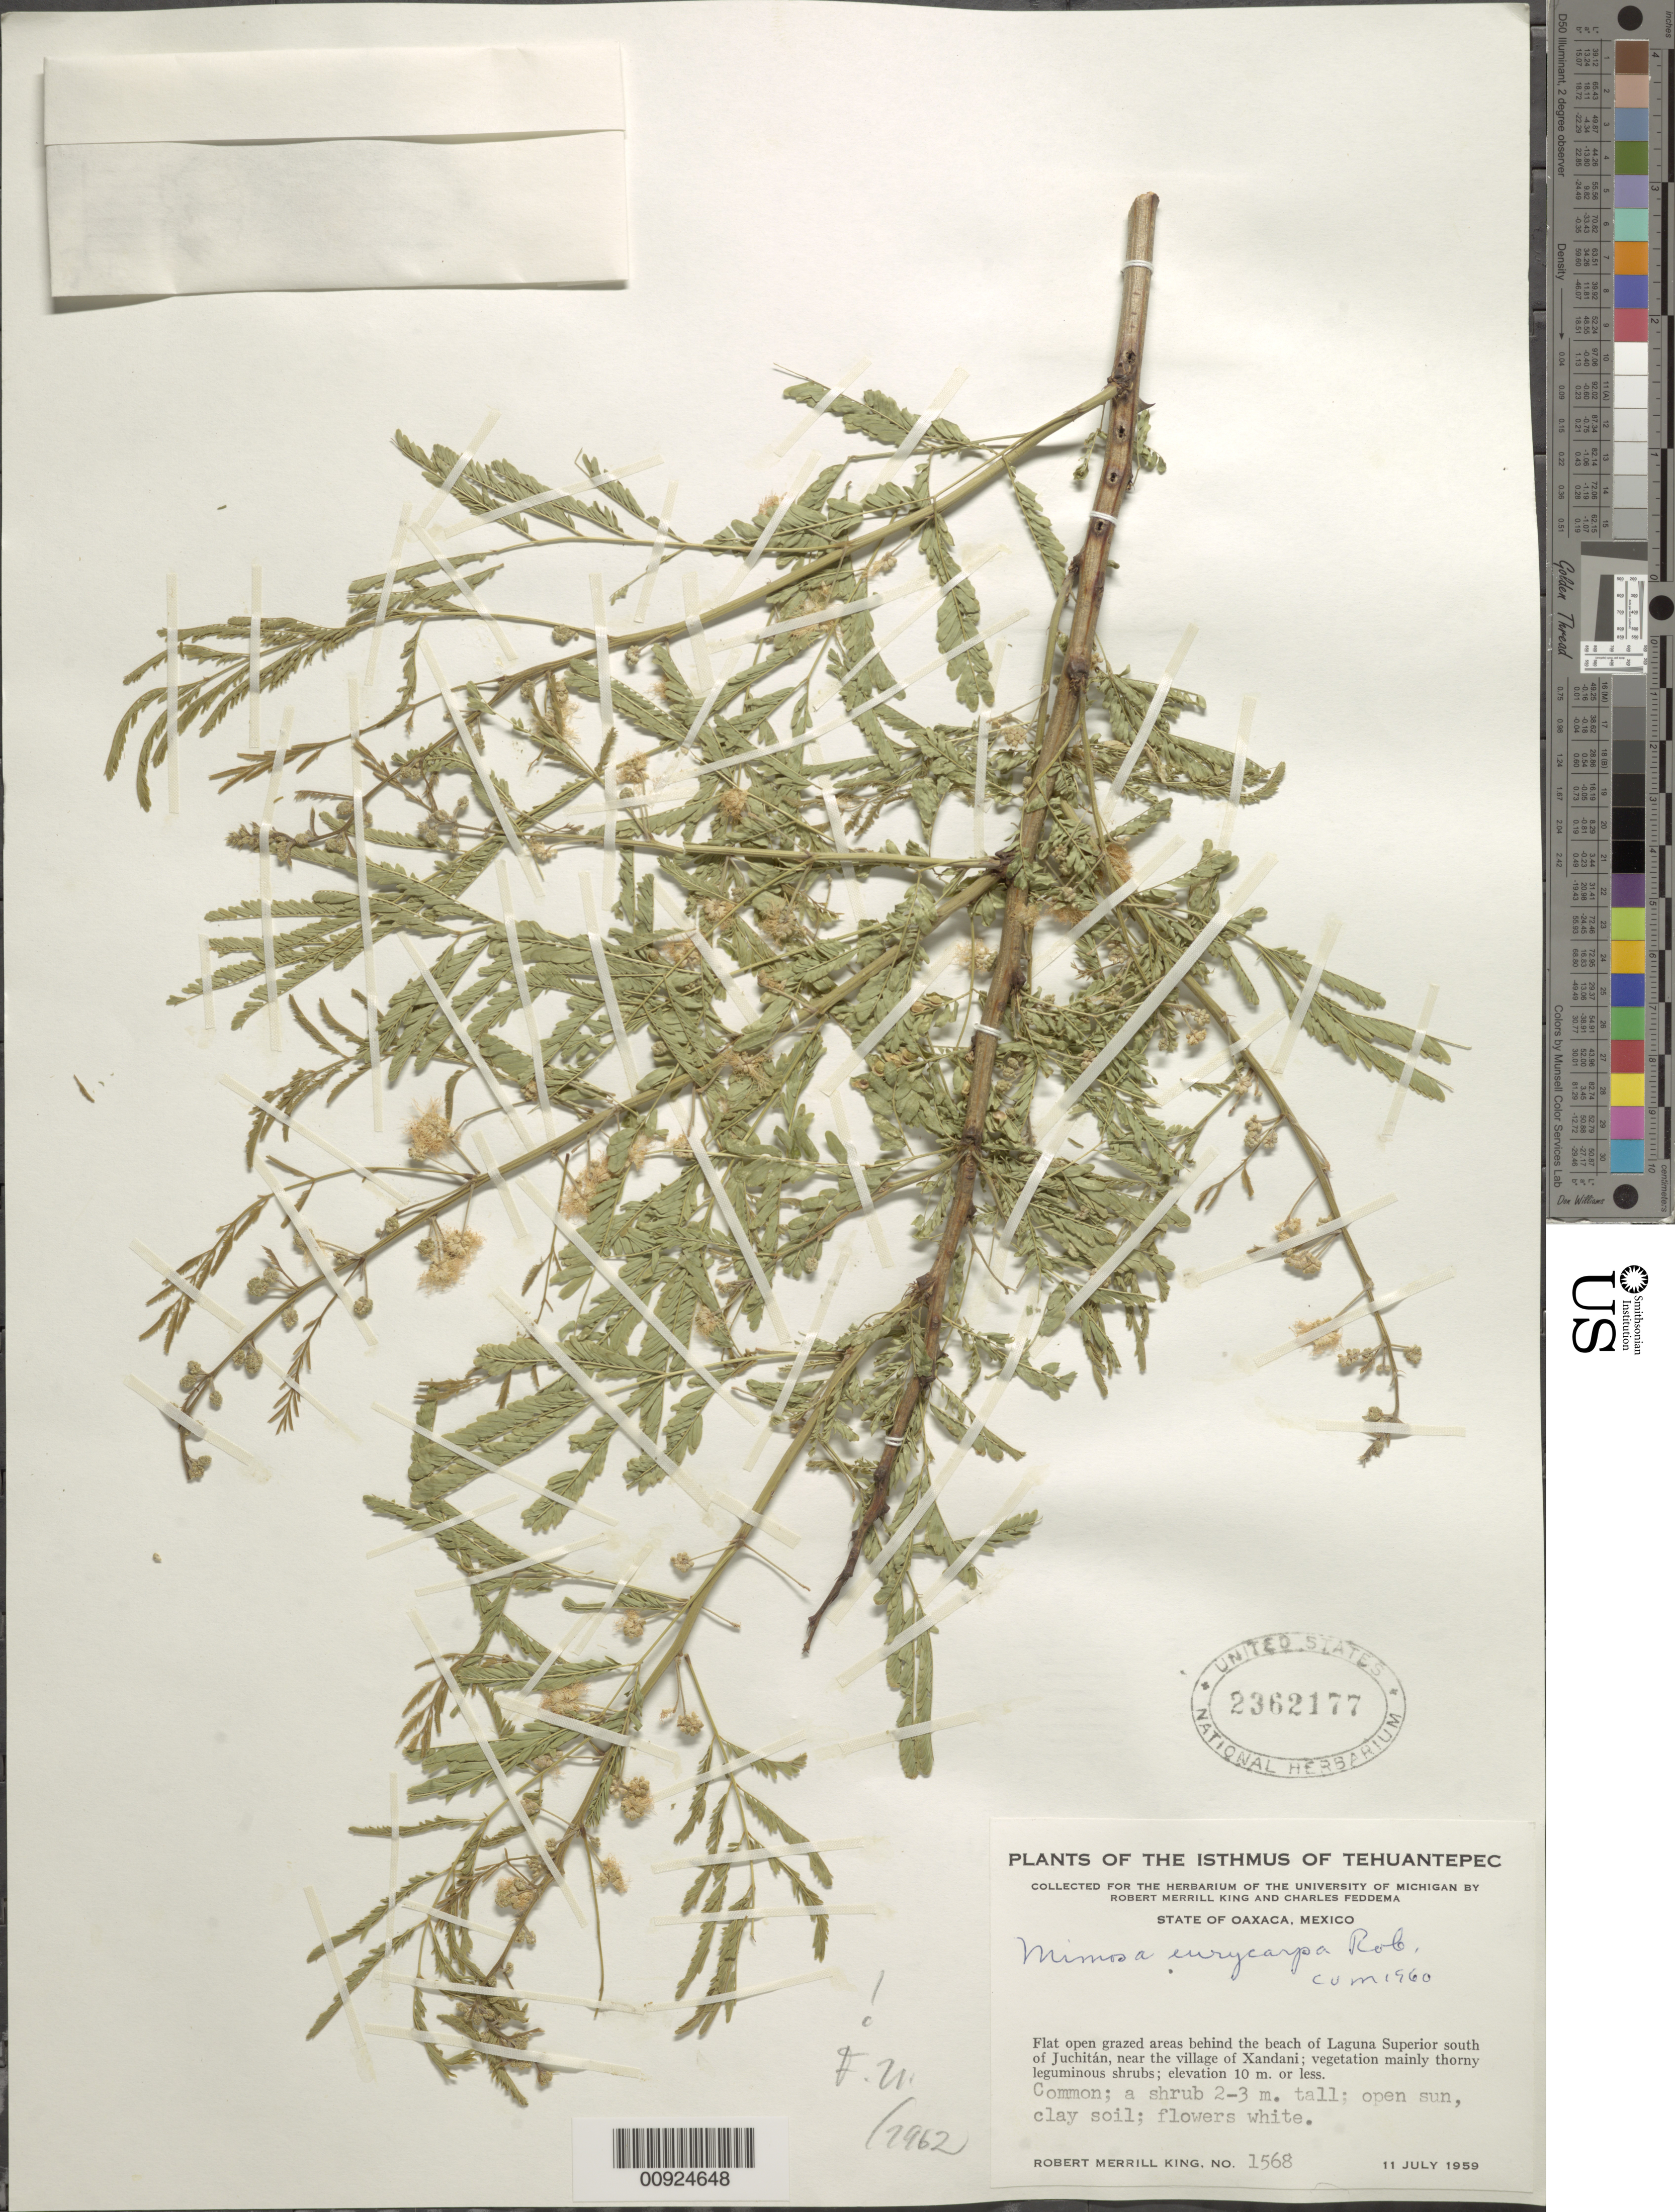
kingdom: Plantae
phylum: Tracheophyta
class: Magnoliopsida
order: Fabales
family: Fabaceae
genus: Mimosa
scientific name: Mimosa eurycarpa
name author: B.L. Rob.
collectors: R. M. King & C. Feddema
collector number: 1568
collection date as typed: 11 Jul 1959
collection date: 1959-07-11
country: Mexico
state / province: Oaxaca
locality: Flat open grazed areas behind the beach of Laguna Superior south of Juchitán, near the village of Xandani.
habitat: Vegetation mainly thorny leguminous shrubs. Open sun, clay soil.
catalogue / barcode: US 2362177